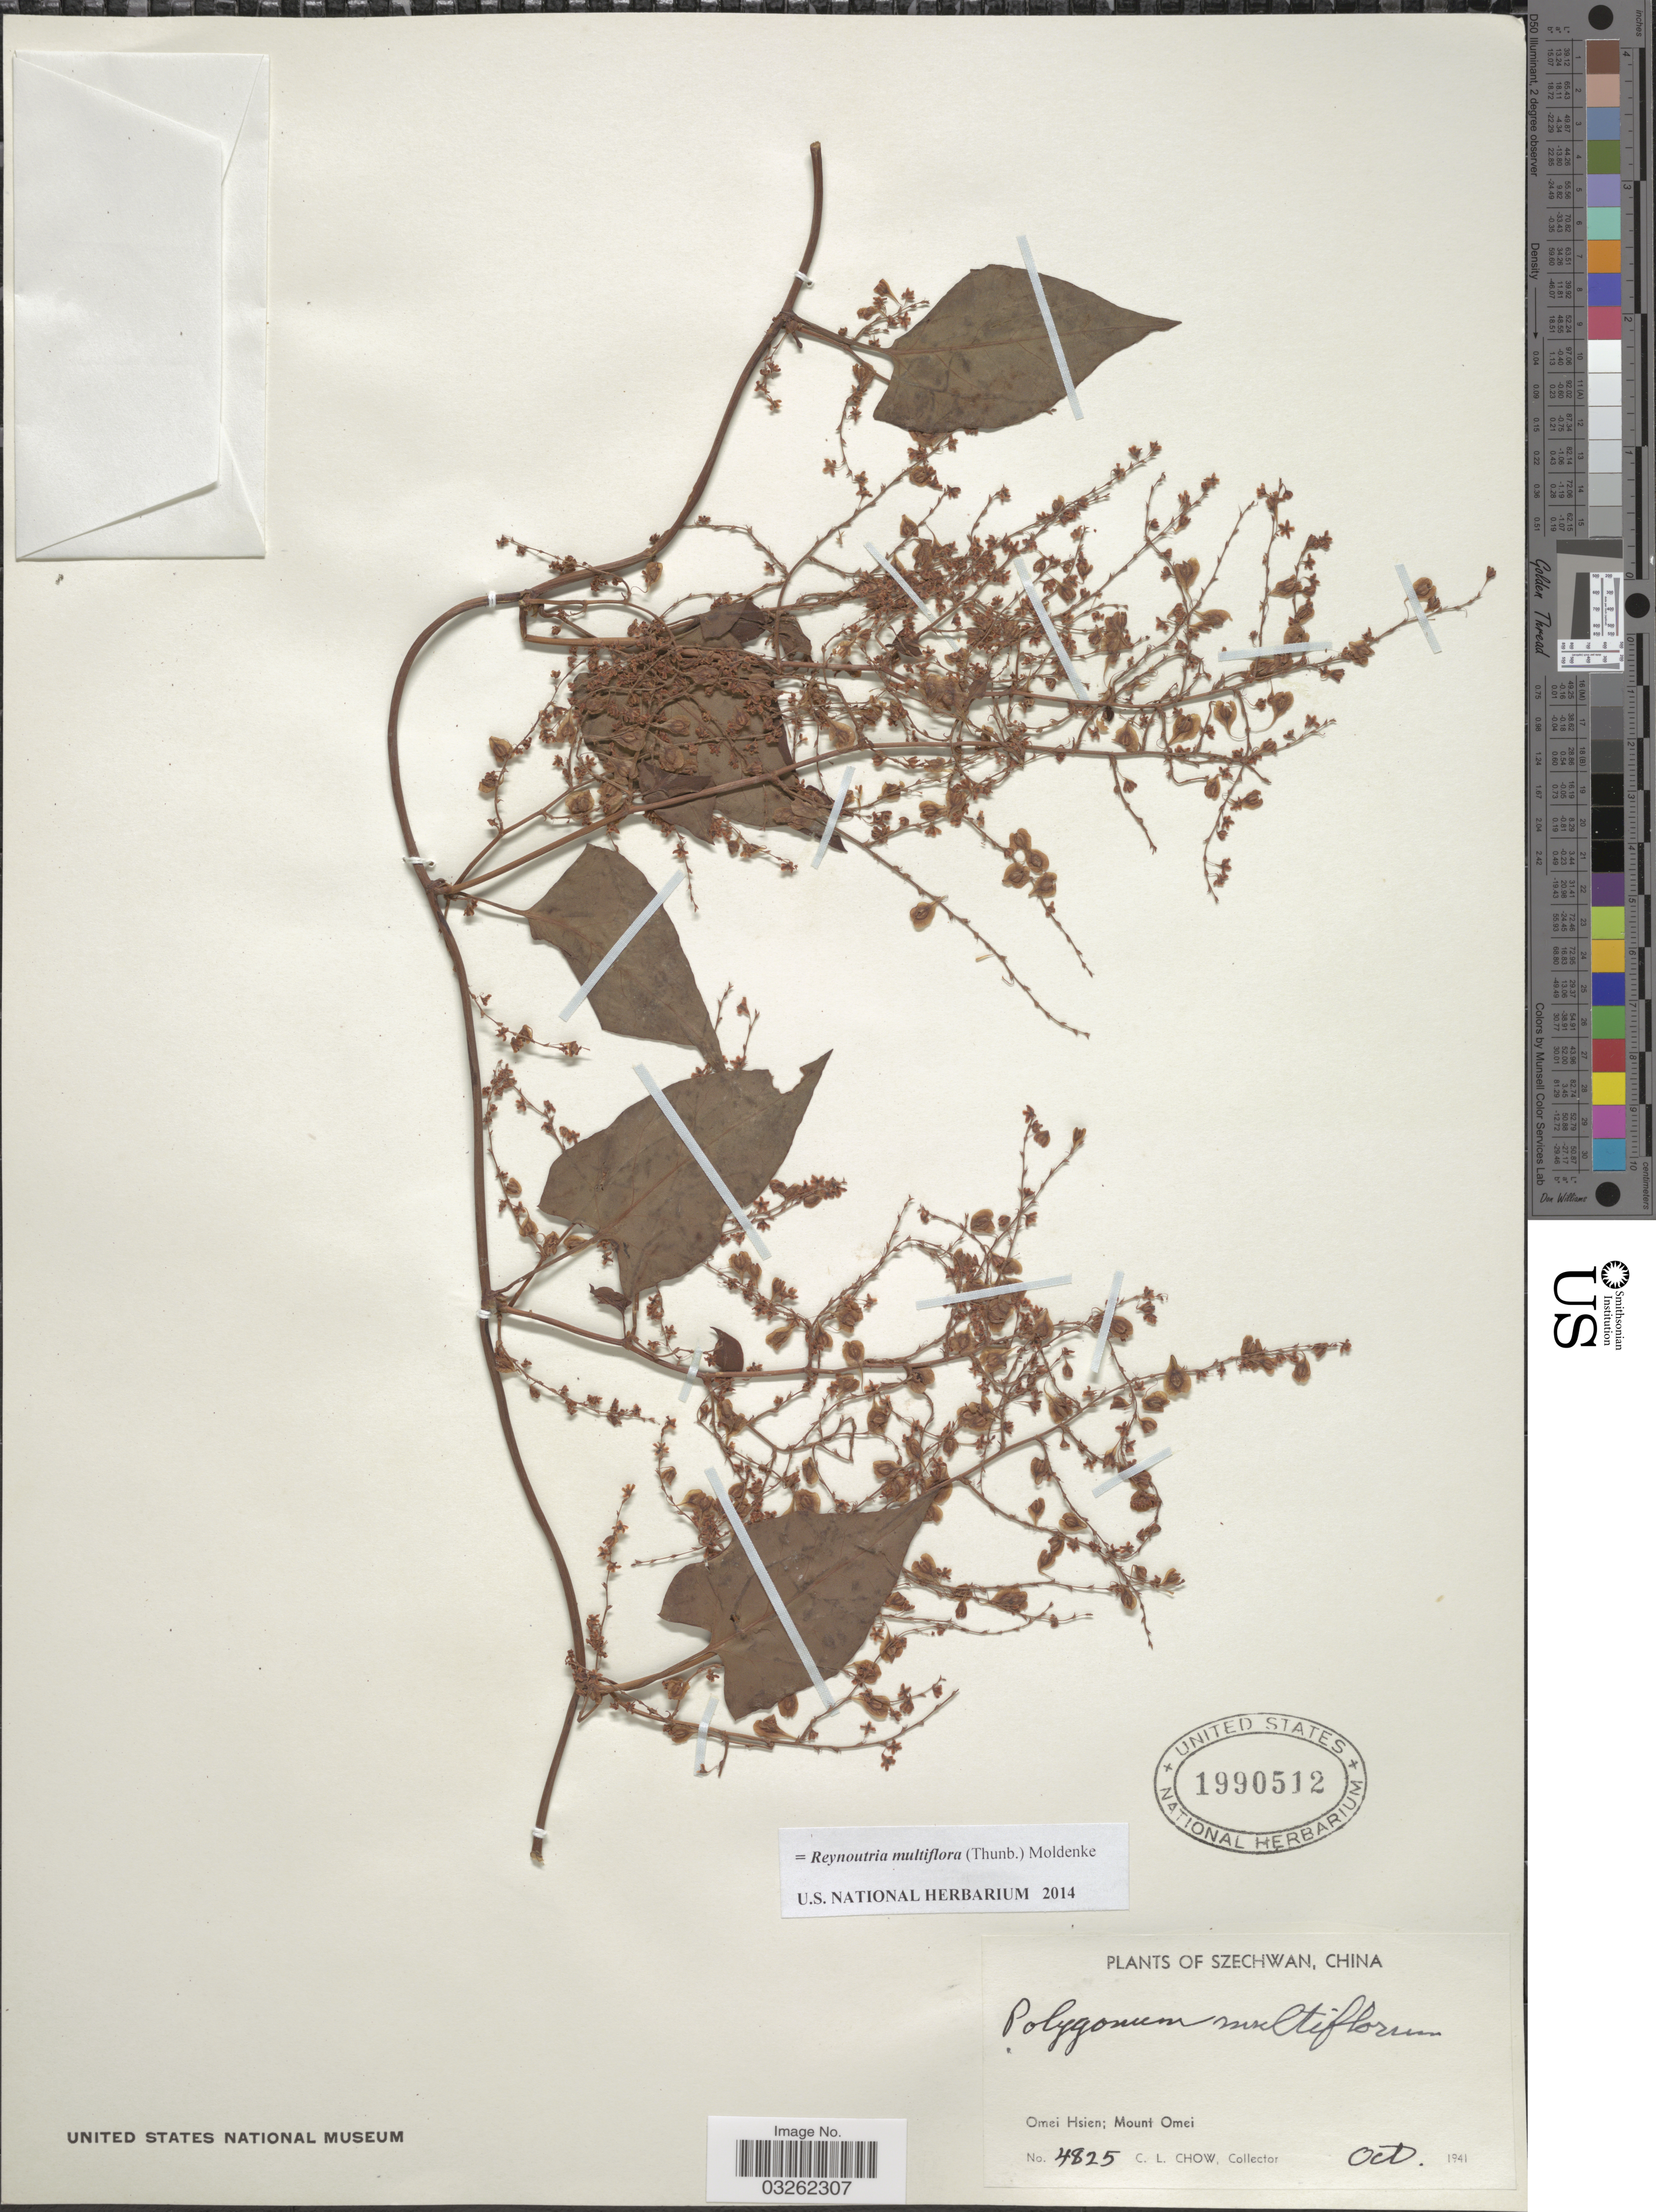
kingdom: Plantae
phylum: Tracheophyta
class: Magnoliopsida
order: Caryophyllales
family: Polygonaceae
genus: Reynoutria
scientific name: Reynoutria multiflora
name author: (Thunb.) Moldenke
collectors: C. Chow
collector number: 4825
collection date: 1941-10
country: China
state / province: Sichuan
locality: Szechwan, Omei Hsien; Mount Omei.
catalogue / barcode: US 1990512